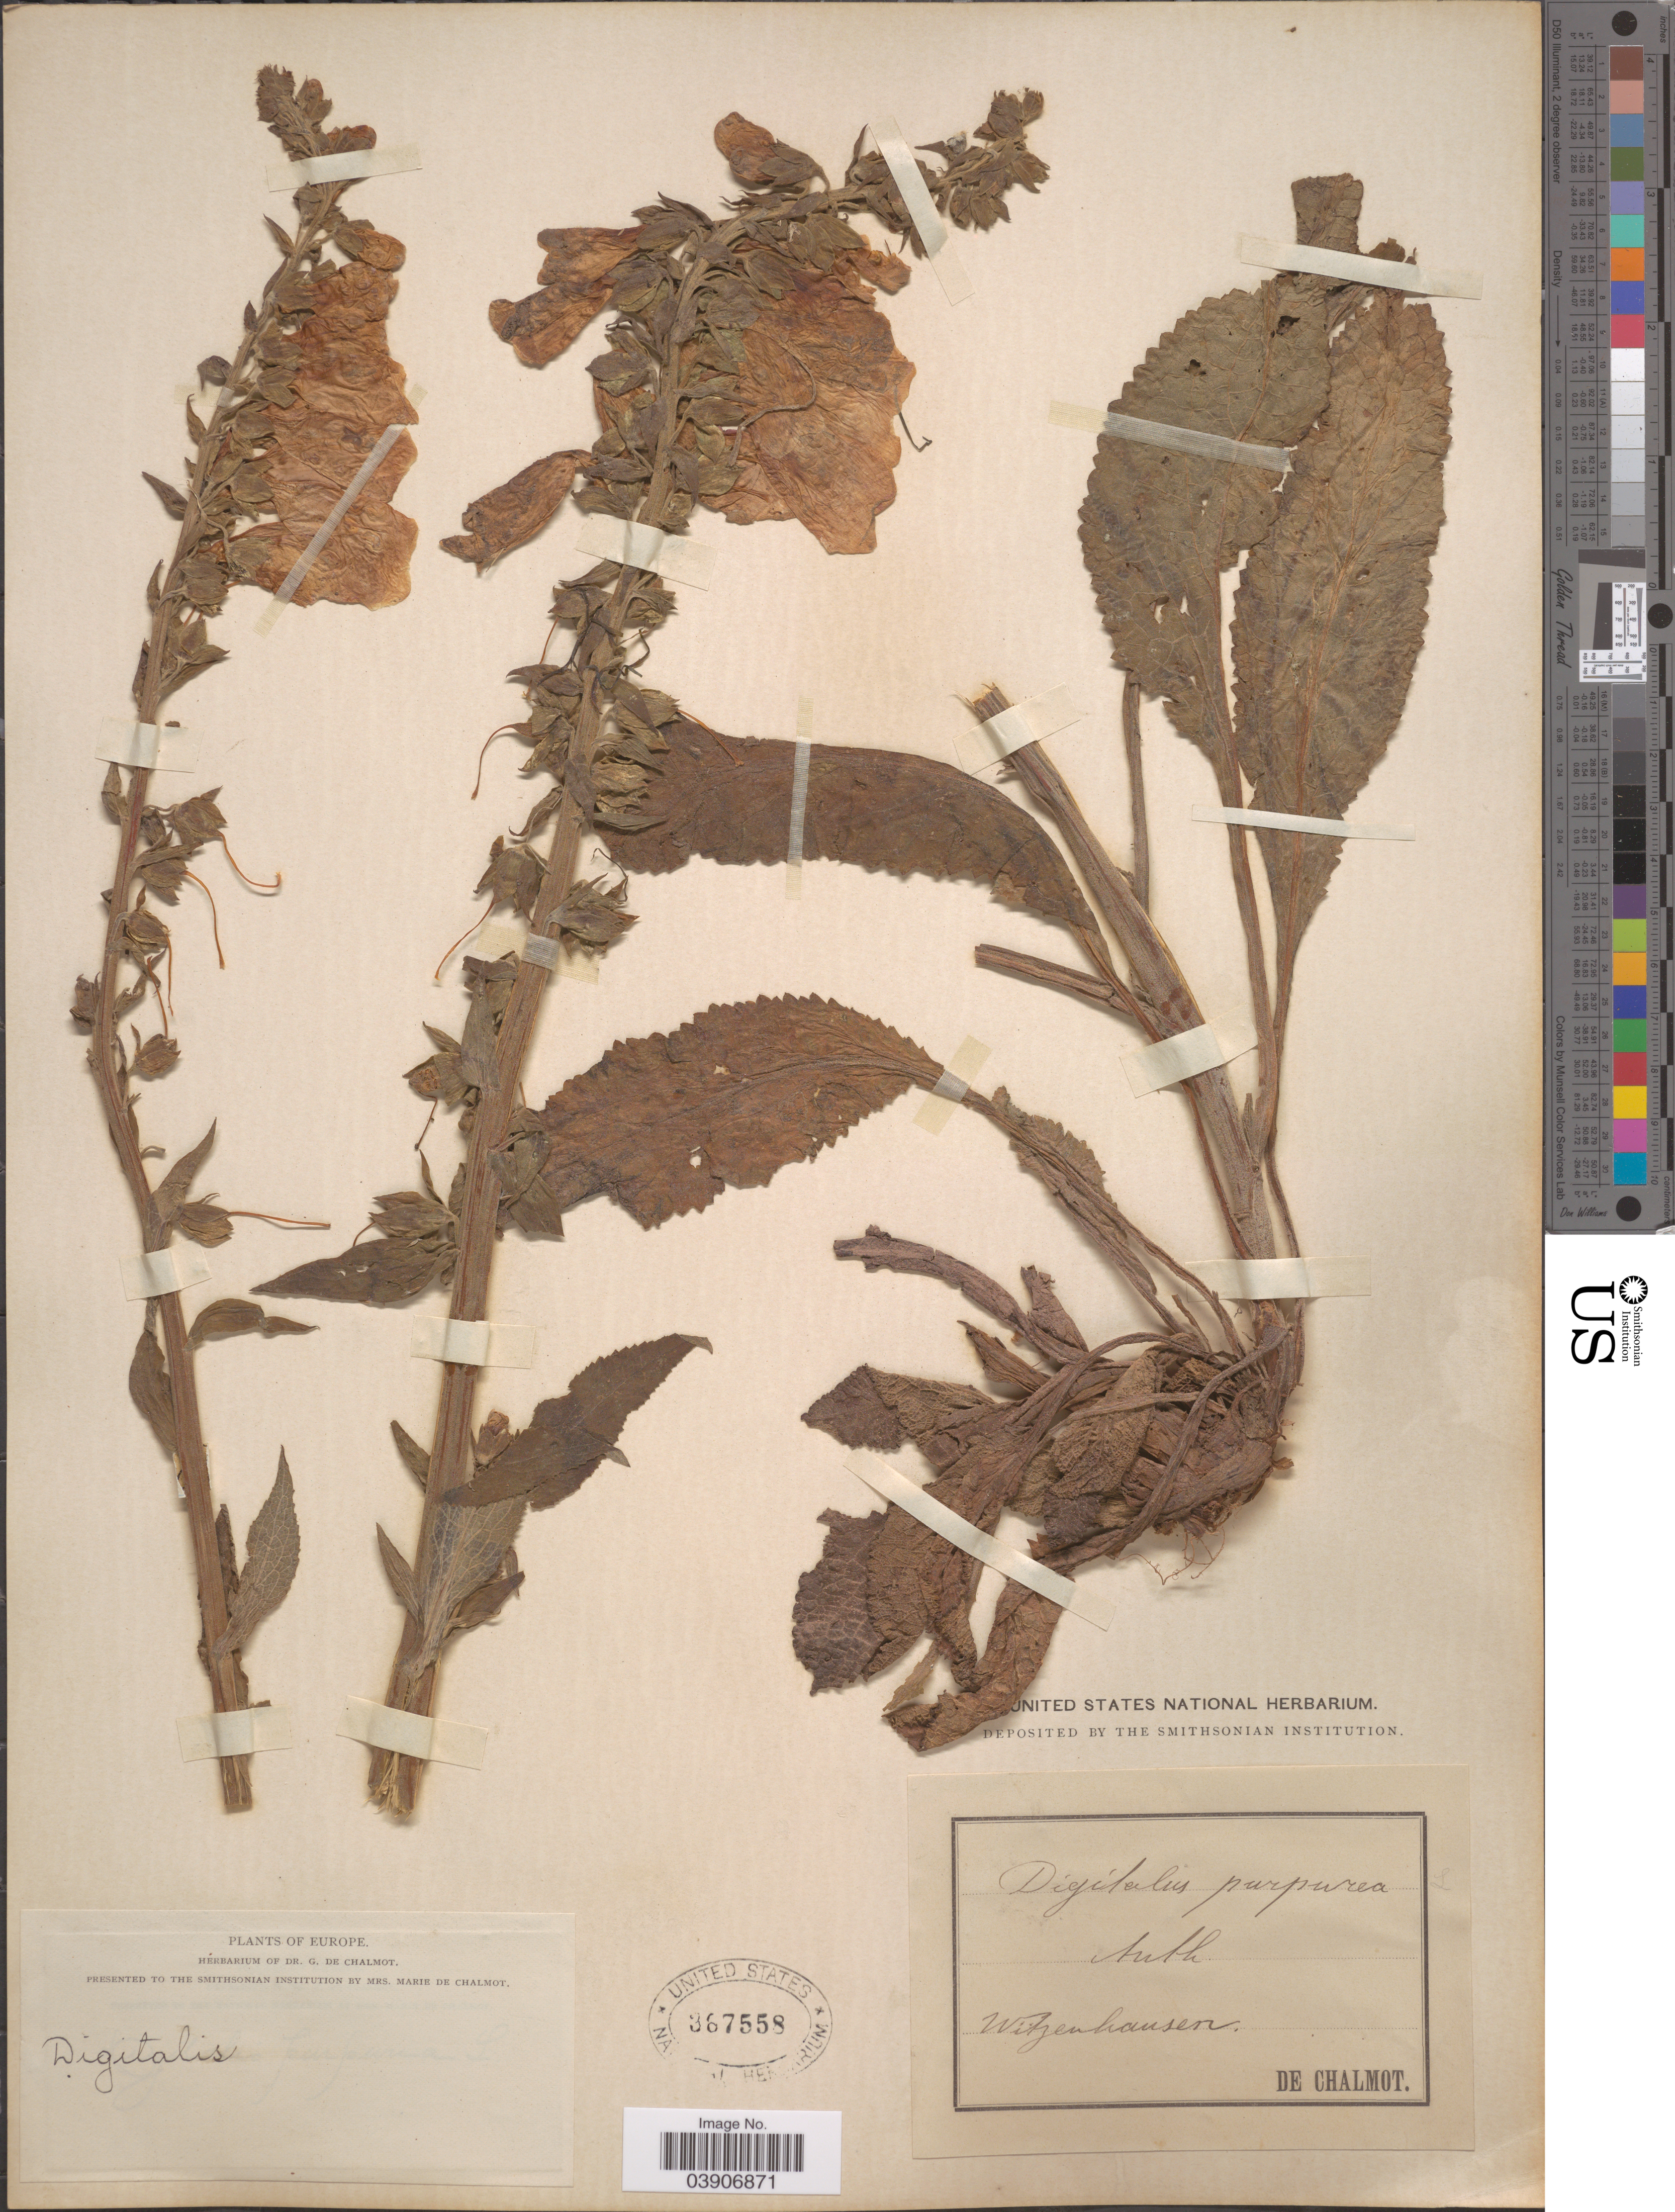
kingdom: Plantae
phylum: Tracheophyta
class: Magnoliopsida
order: Lamiales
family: Plantaginaceae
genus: Digitalis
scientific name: Digitalis purpurea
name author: L.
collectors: G. de Chalmot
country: Germany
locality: Europe. Witzenhausen.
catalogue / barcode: US 367558